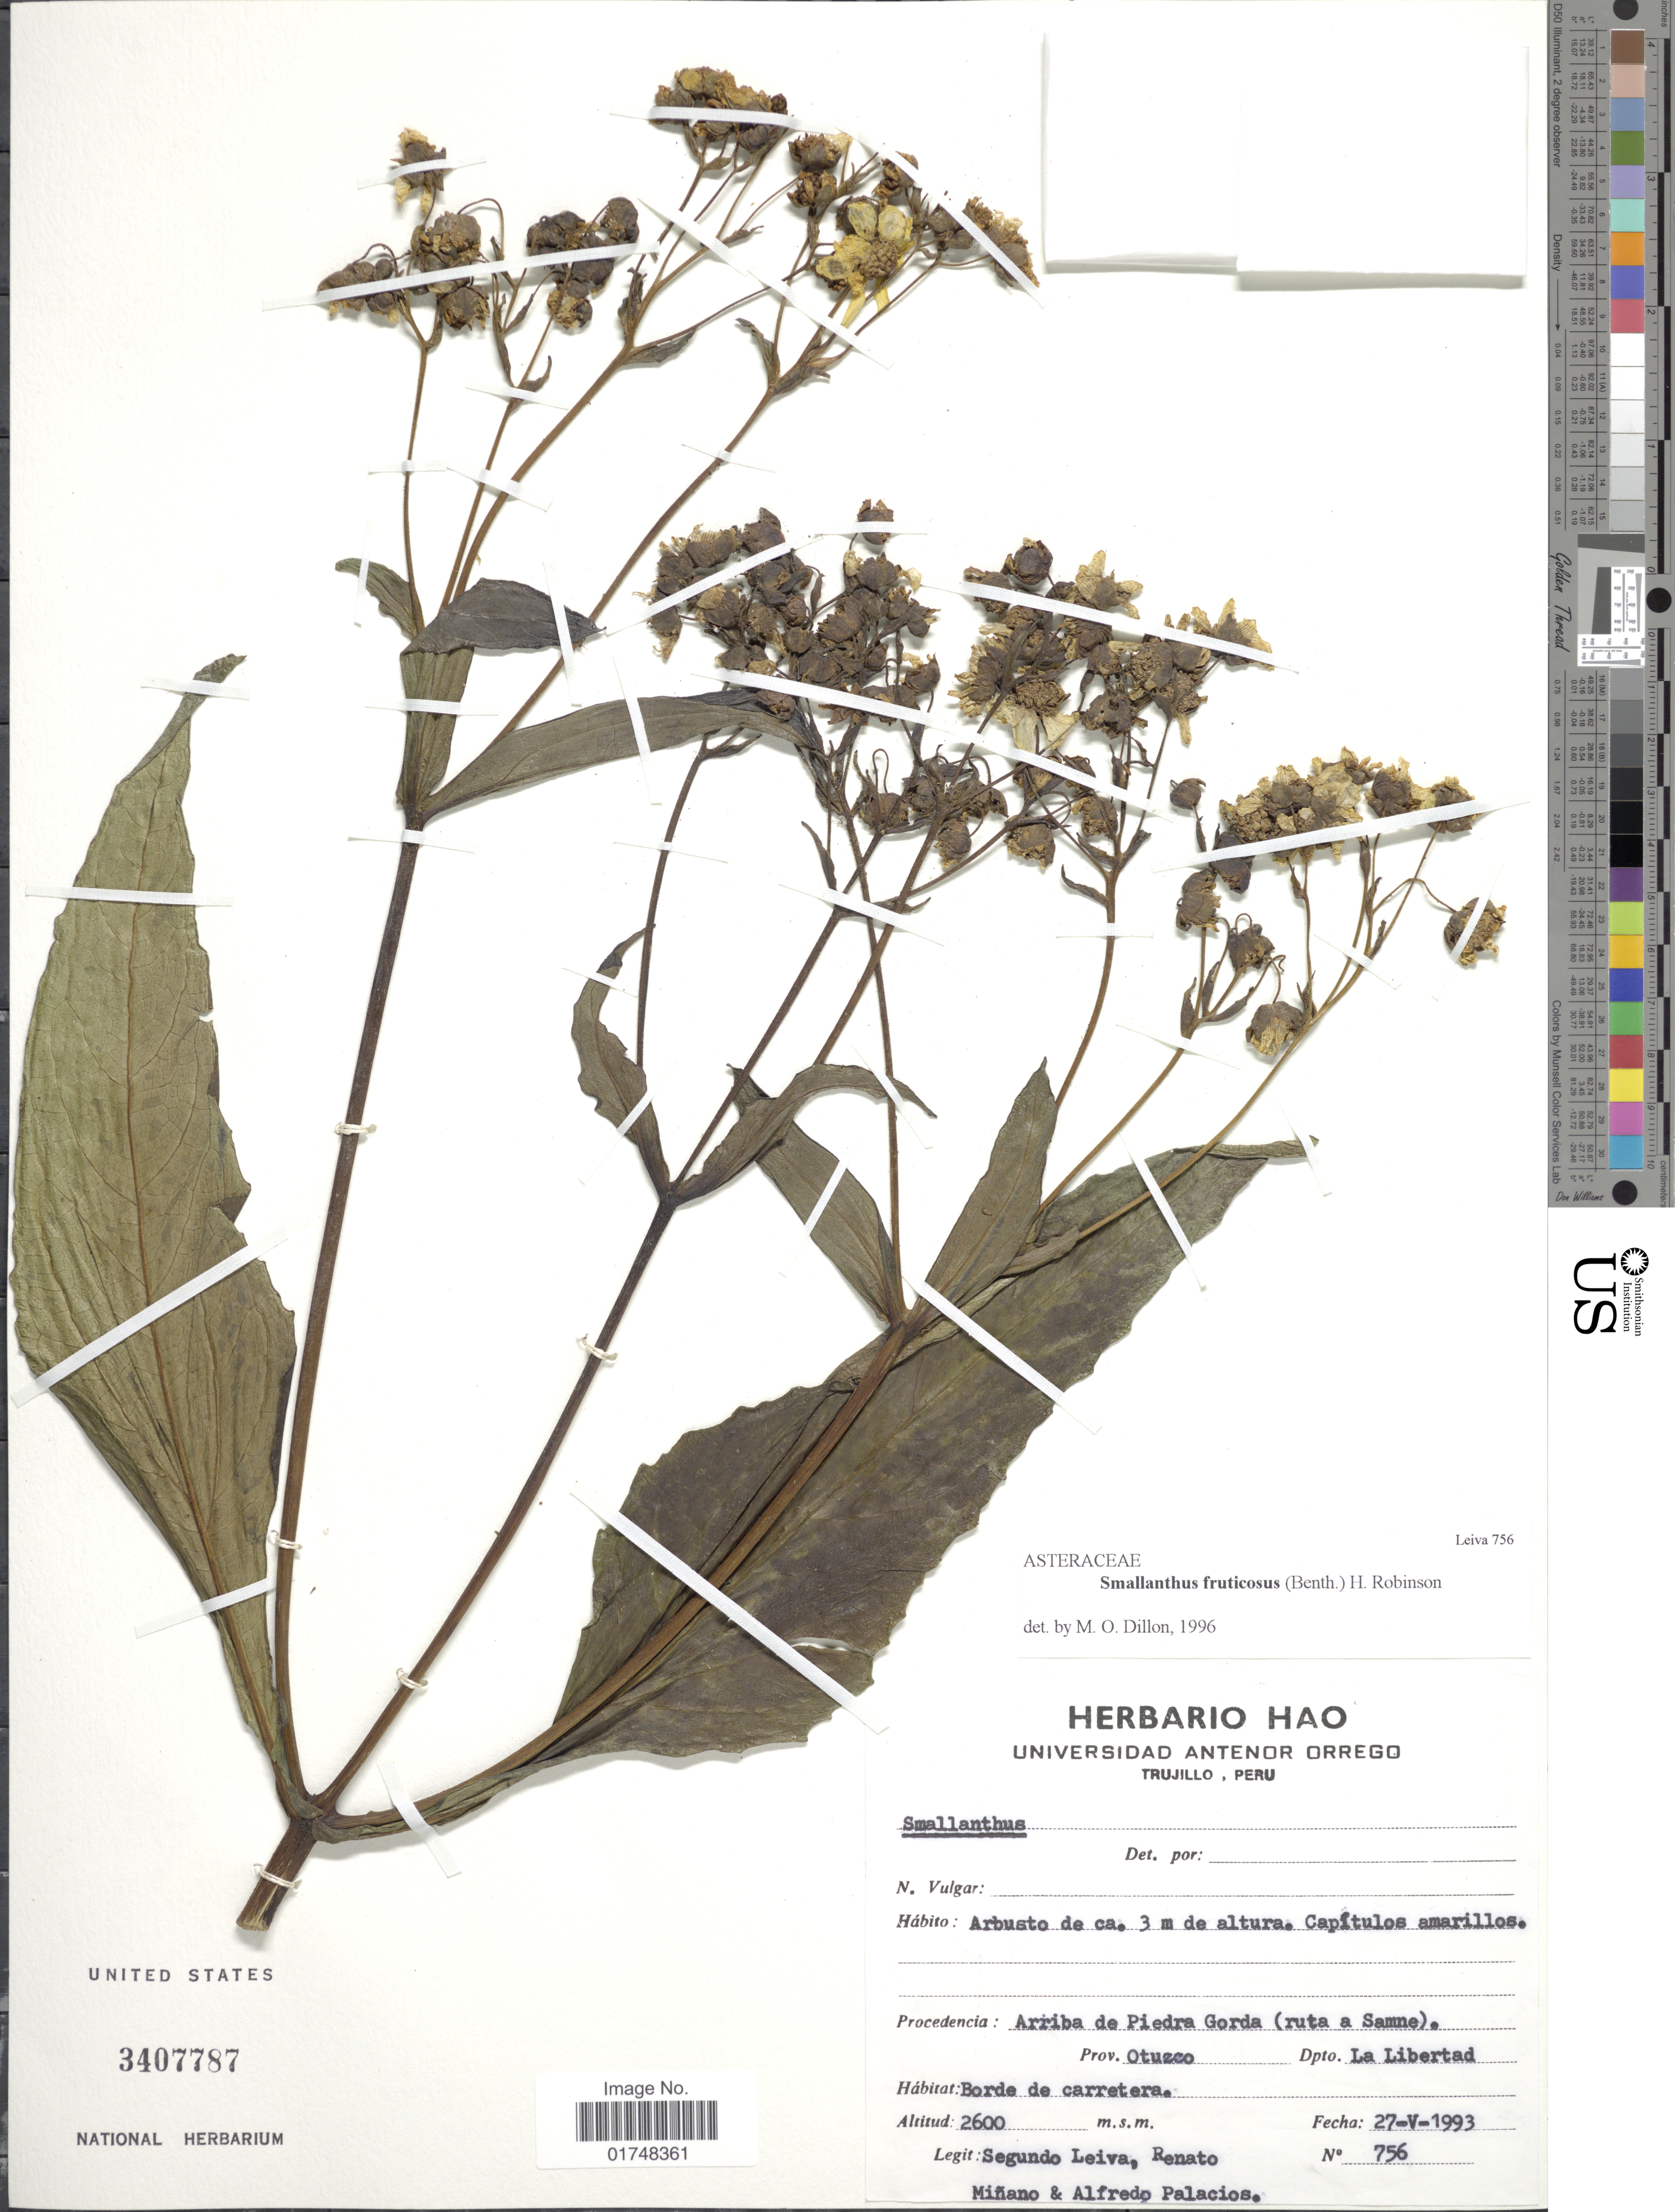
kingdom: Plantae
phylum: Tracheophyta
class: Magnoliopsida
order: Asterales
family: Asteraceae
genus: Smallanthus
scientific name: Smallanthus fruticosus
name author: (Benth.) H. Rob.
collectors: S. Leiva, R. Minano & A. Palacios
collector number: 756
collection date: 1993-05-27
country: Peru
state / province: La Libertad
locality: Arriba de Piedra Gorda (ruta a Samne), Prov. Otuzco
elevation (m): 2600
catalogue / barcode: US 3407787